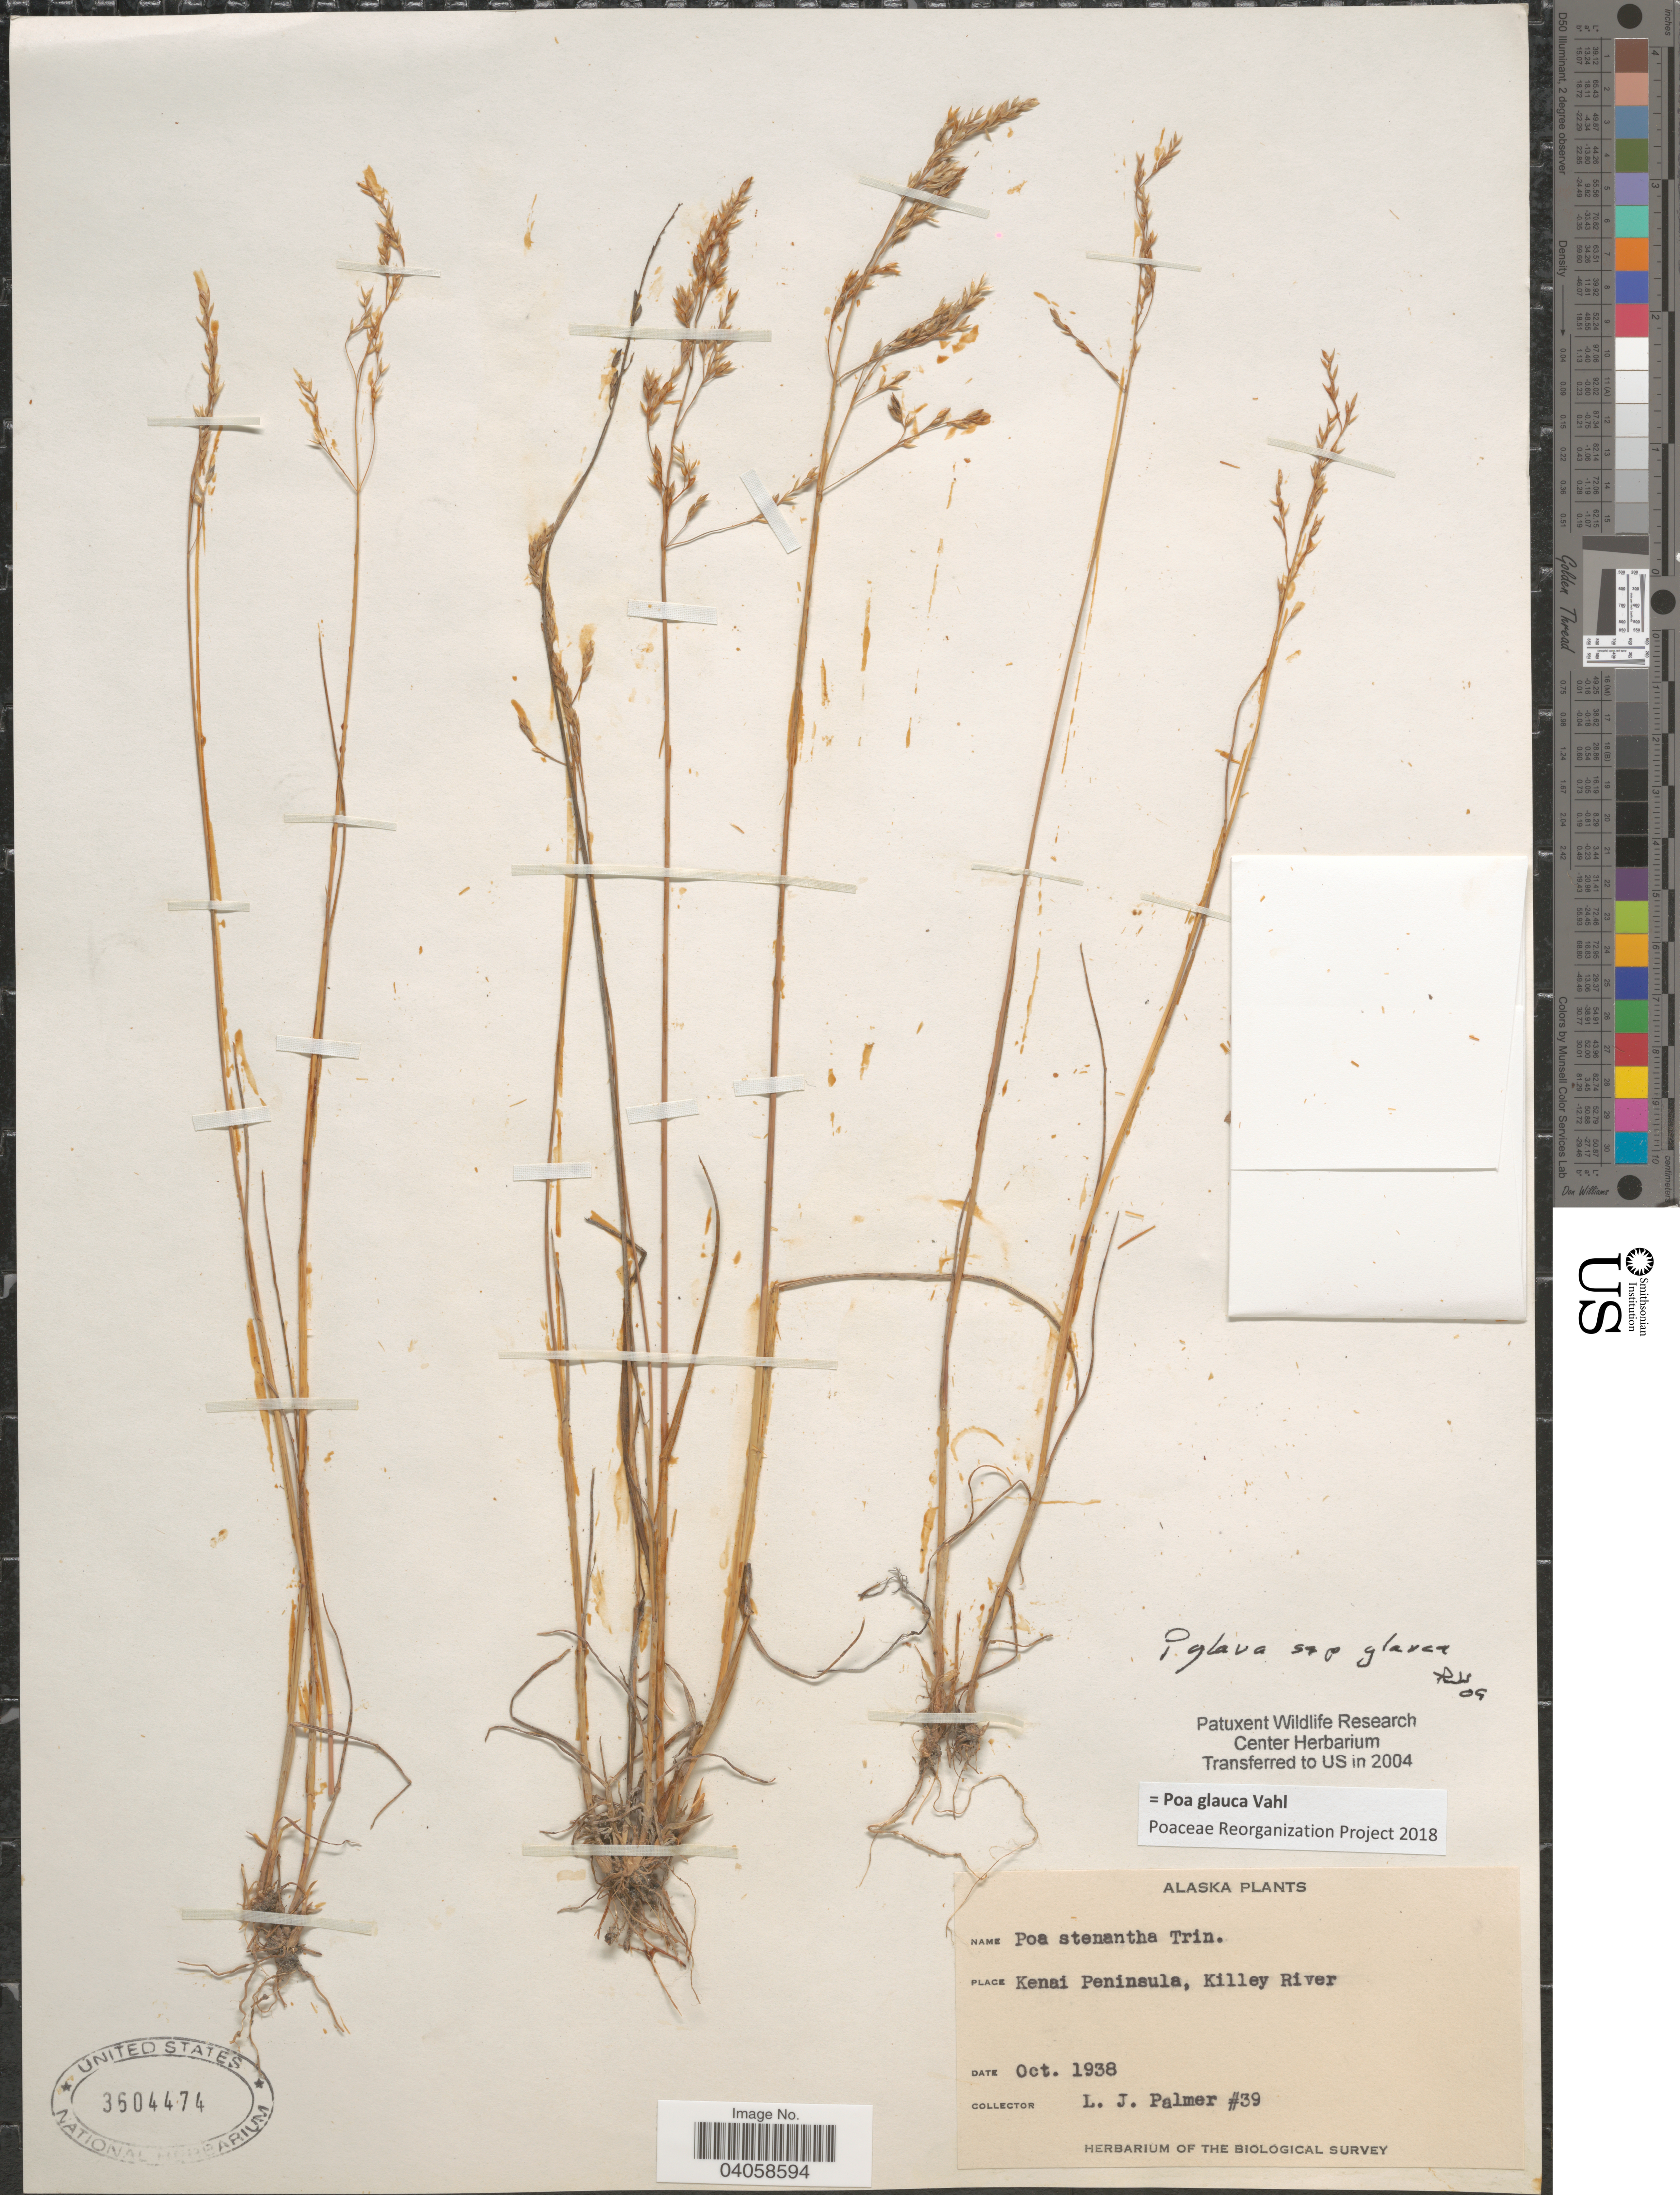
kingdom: Plantae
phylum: Tracheophyta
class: Liliopsida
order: Poales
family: Poaceae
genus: Poa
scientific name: Poa glauca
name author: Vahl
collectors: L. J. Palmer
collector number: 39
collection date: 1938-10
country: United States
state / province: Alaska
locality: Kenai Peninsula, Killey River.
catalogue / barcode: US 3604474